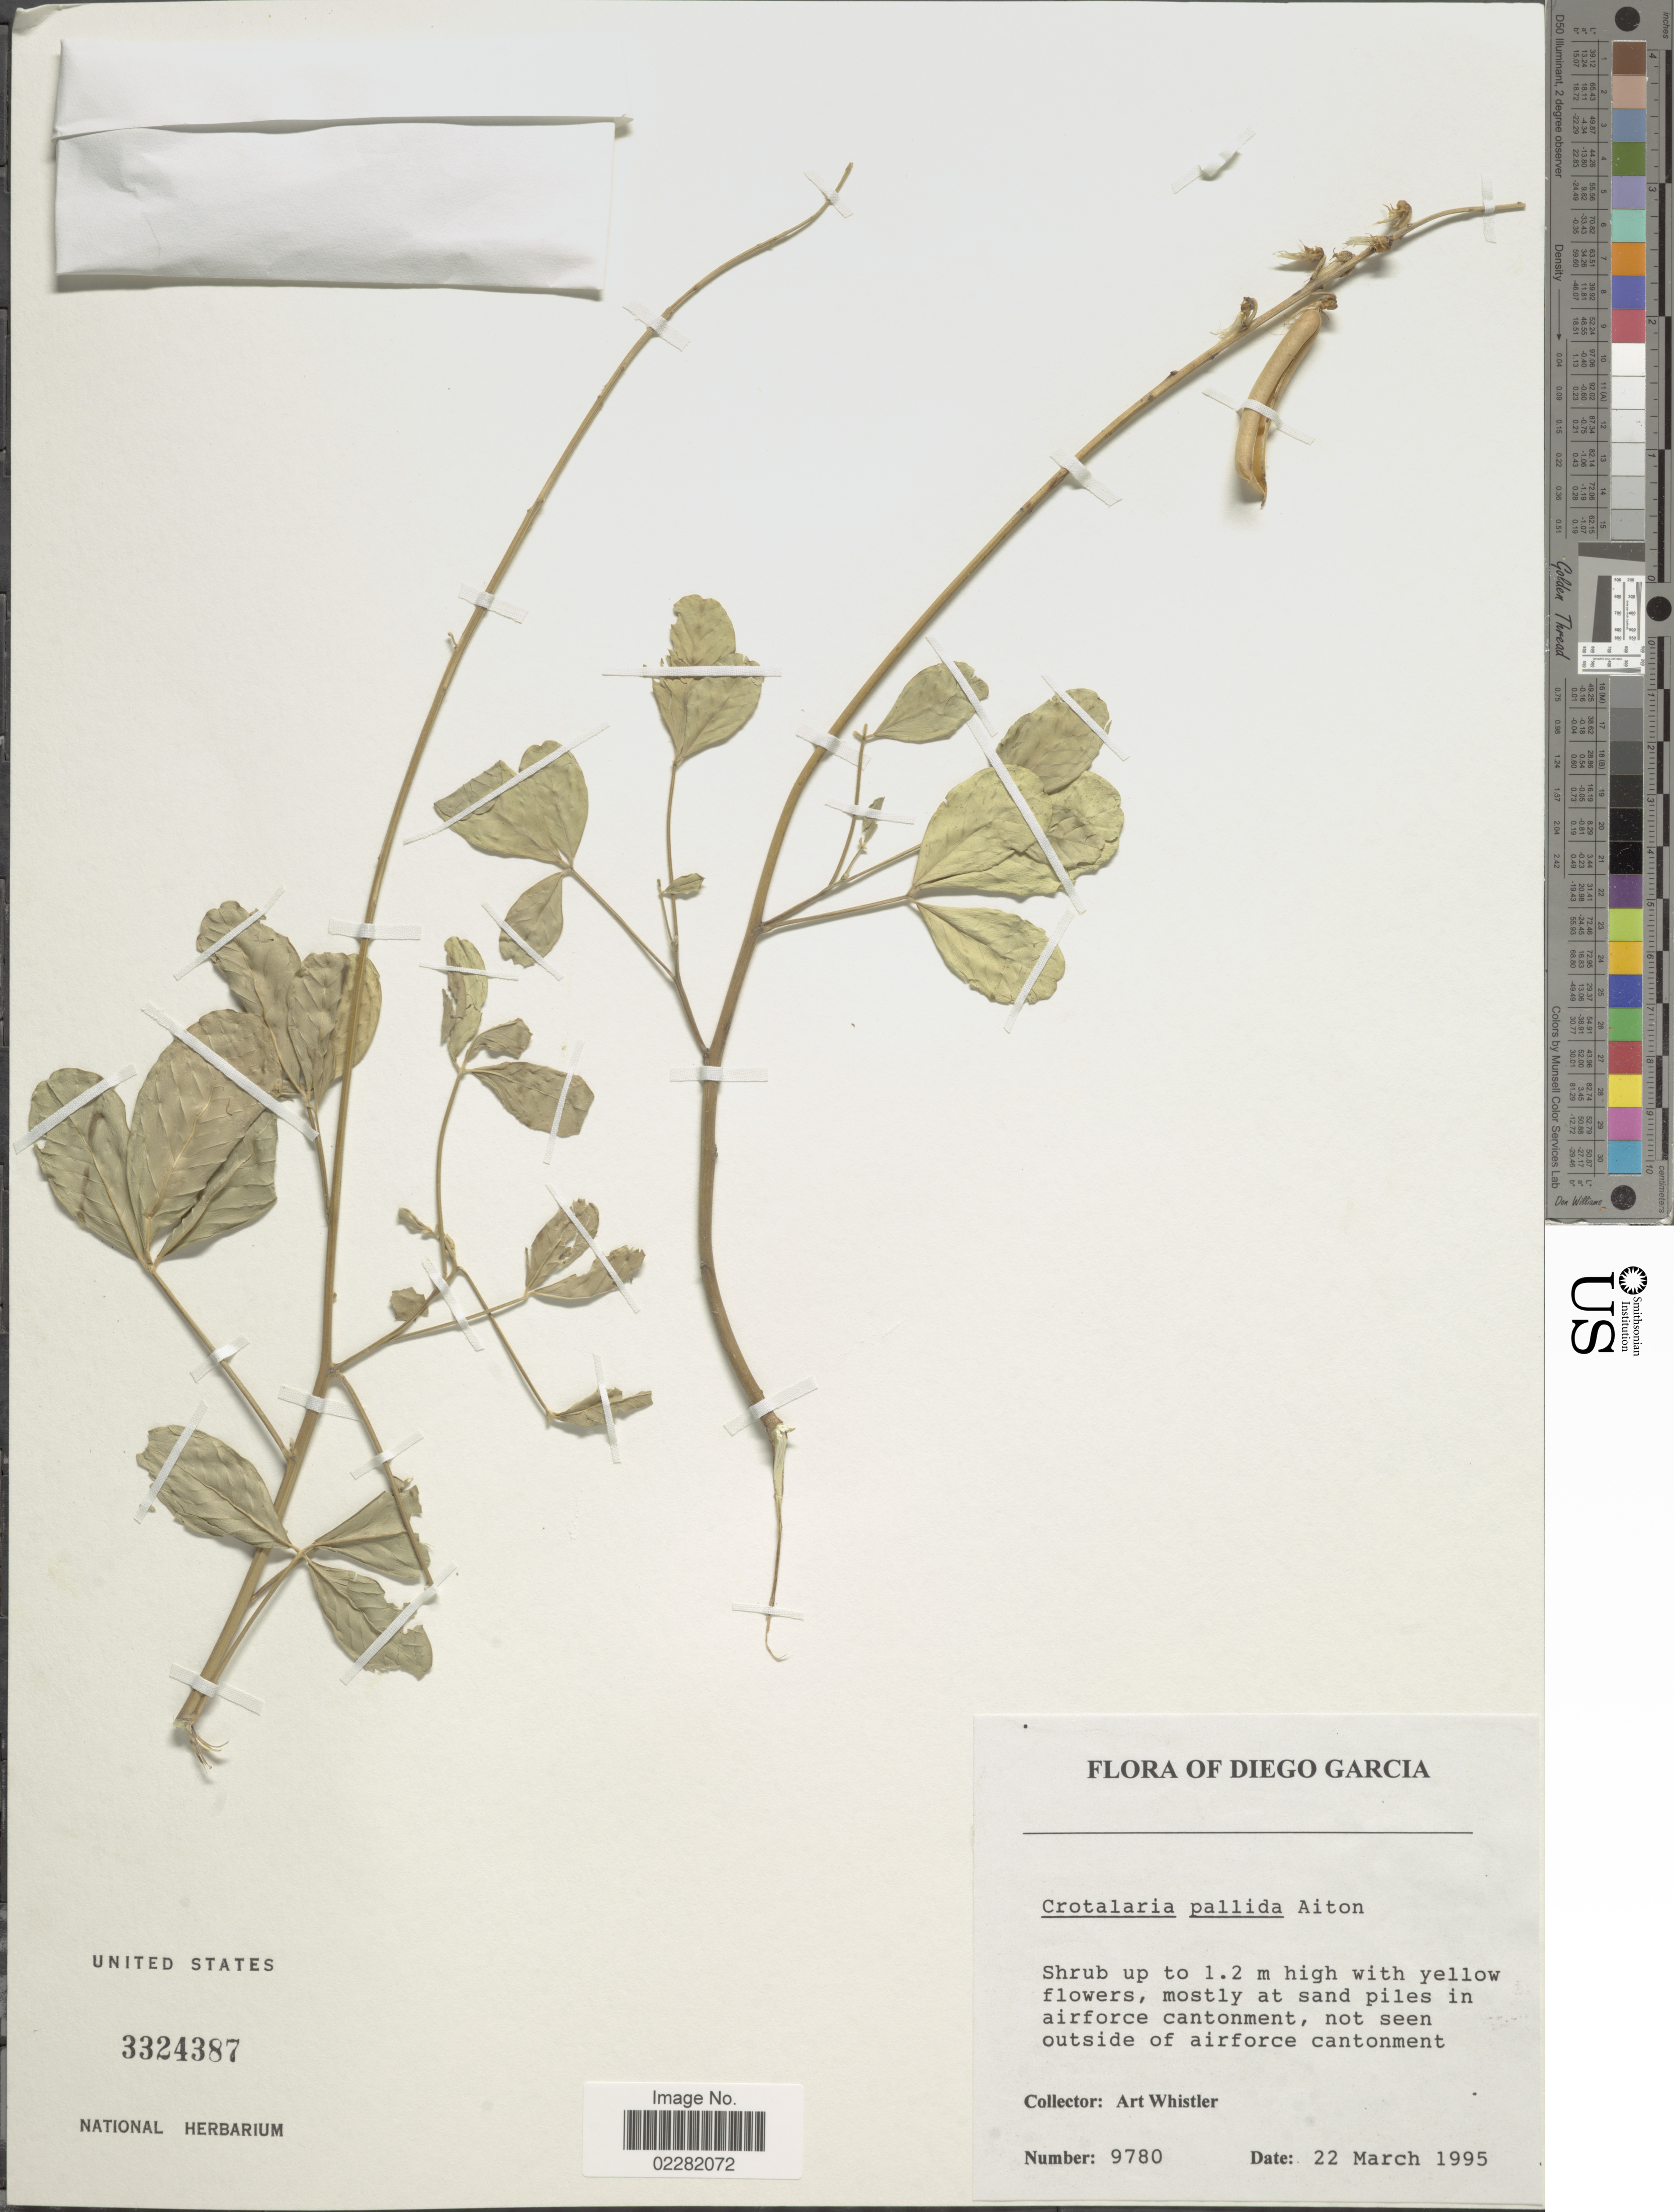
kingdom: Plantae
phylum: Tracheophyta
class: Magnoliopsida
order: Fabales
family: Fabaceae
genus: Crotalaria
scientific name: Crotalaria pallida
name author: Aiton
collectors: A. Whistler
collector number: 9780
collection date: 1995-03-22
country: British Indian Ocean Territory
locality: Diego Garcia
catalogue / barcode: US 3324387